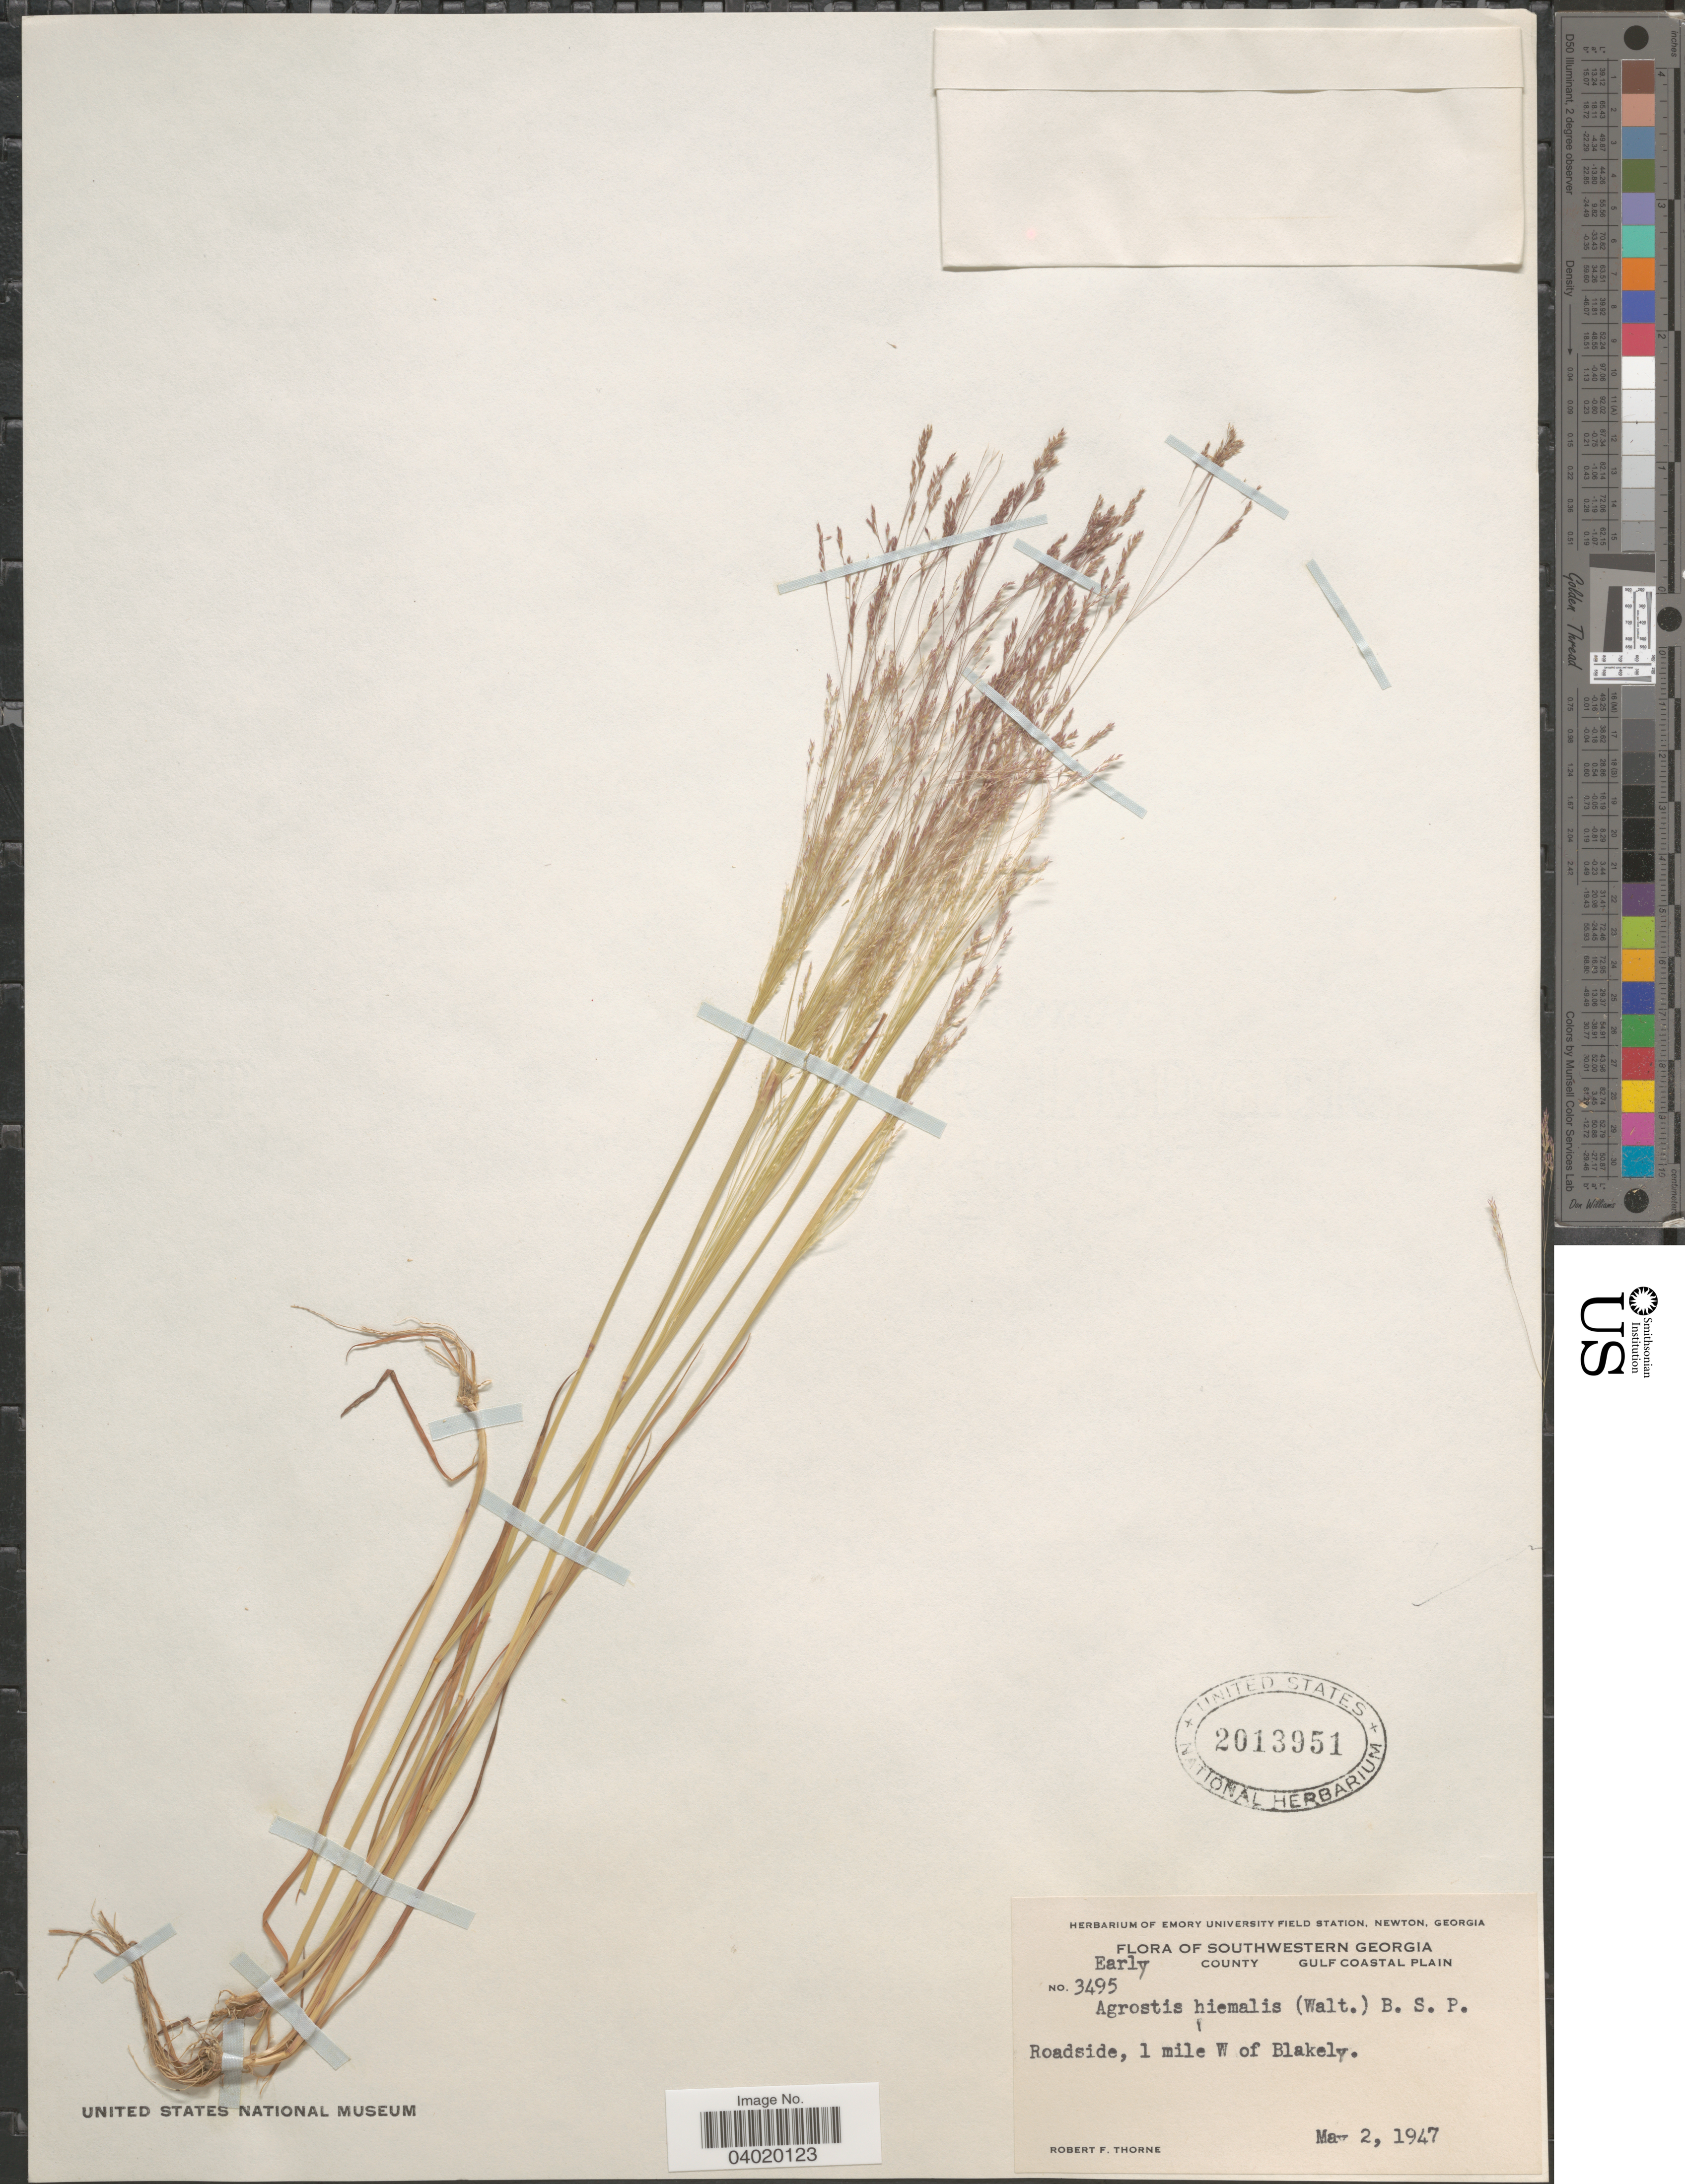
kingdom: Plantae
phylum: Tracheophyta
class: Liliopsida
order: Poales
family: Poaceae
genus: Agrostis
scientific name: Agrostis hyemalis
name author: (Walter) Britton et al.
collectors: R. F. Thorne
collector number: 3495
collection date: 1947-05-02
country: United States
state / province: Georgia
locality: Southwestern Georgia. Early County. Gulf Coastal Plain. Roadside, 1 mile W of Blakely.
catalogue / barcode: US 2013951